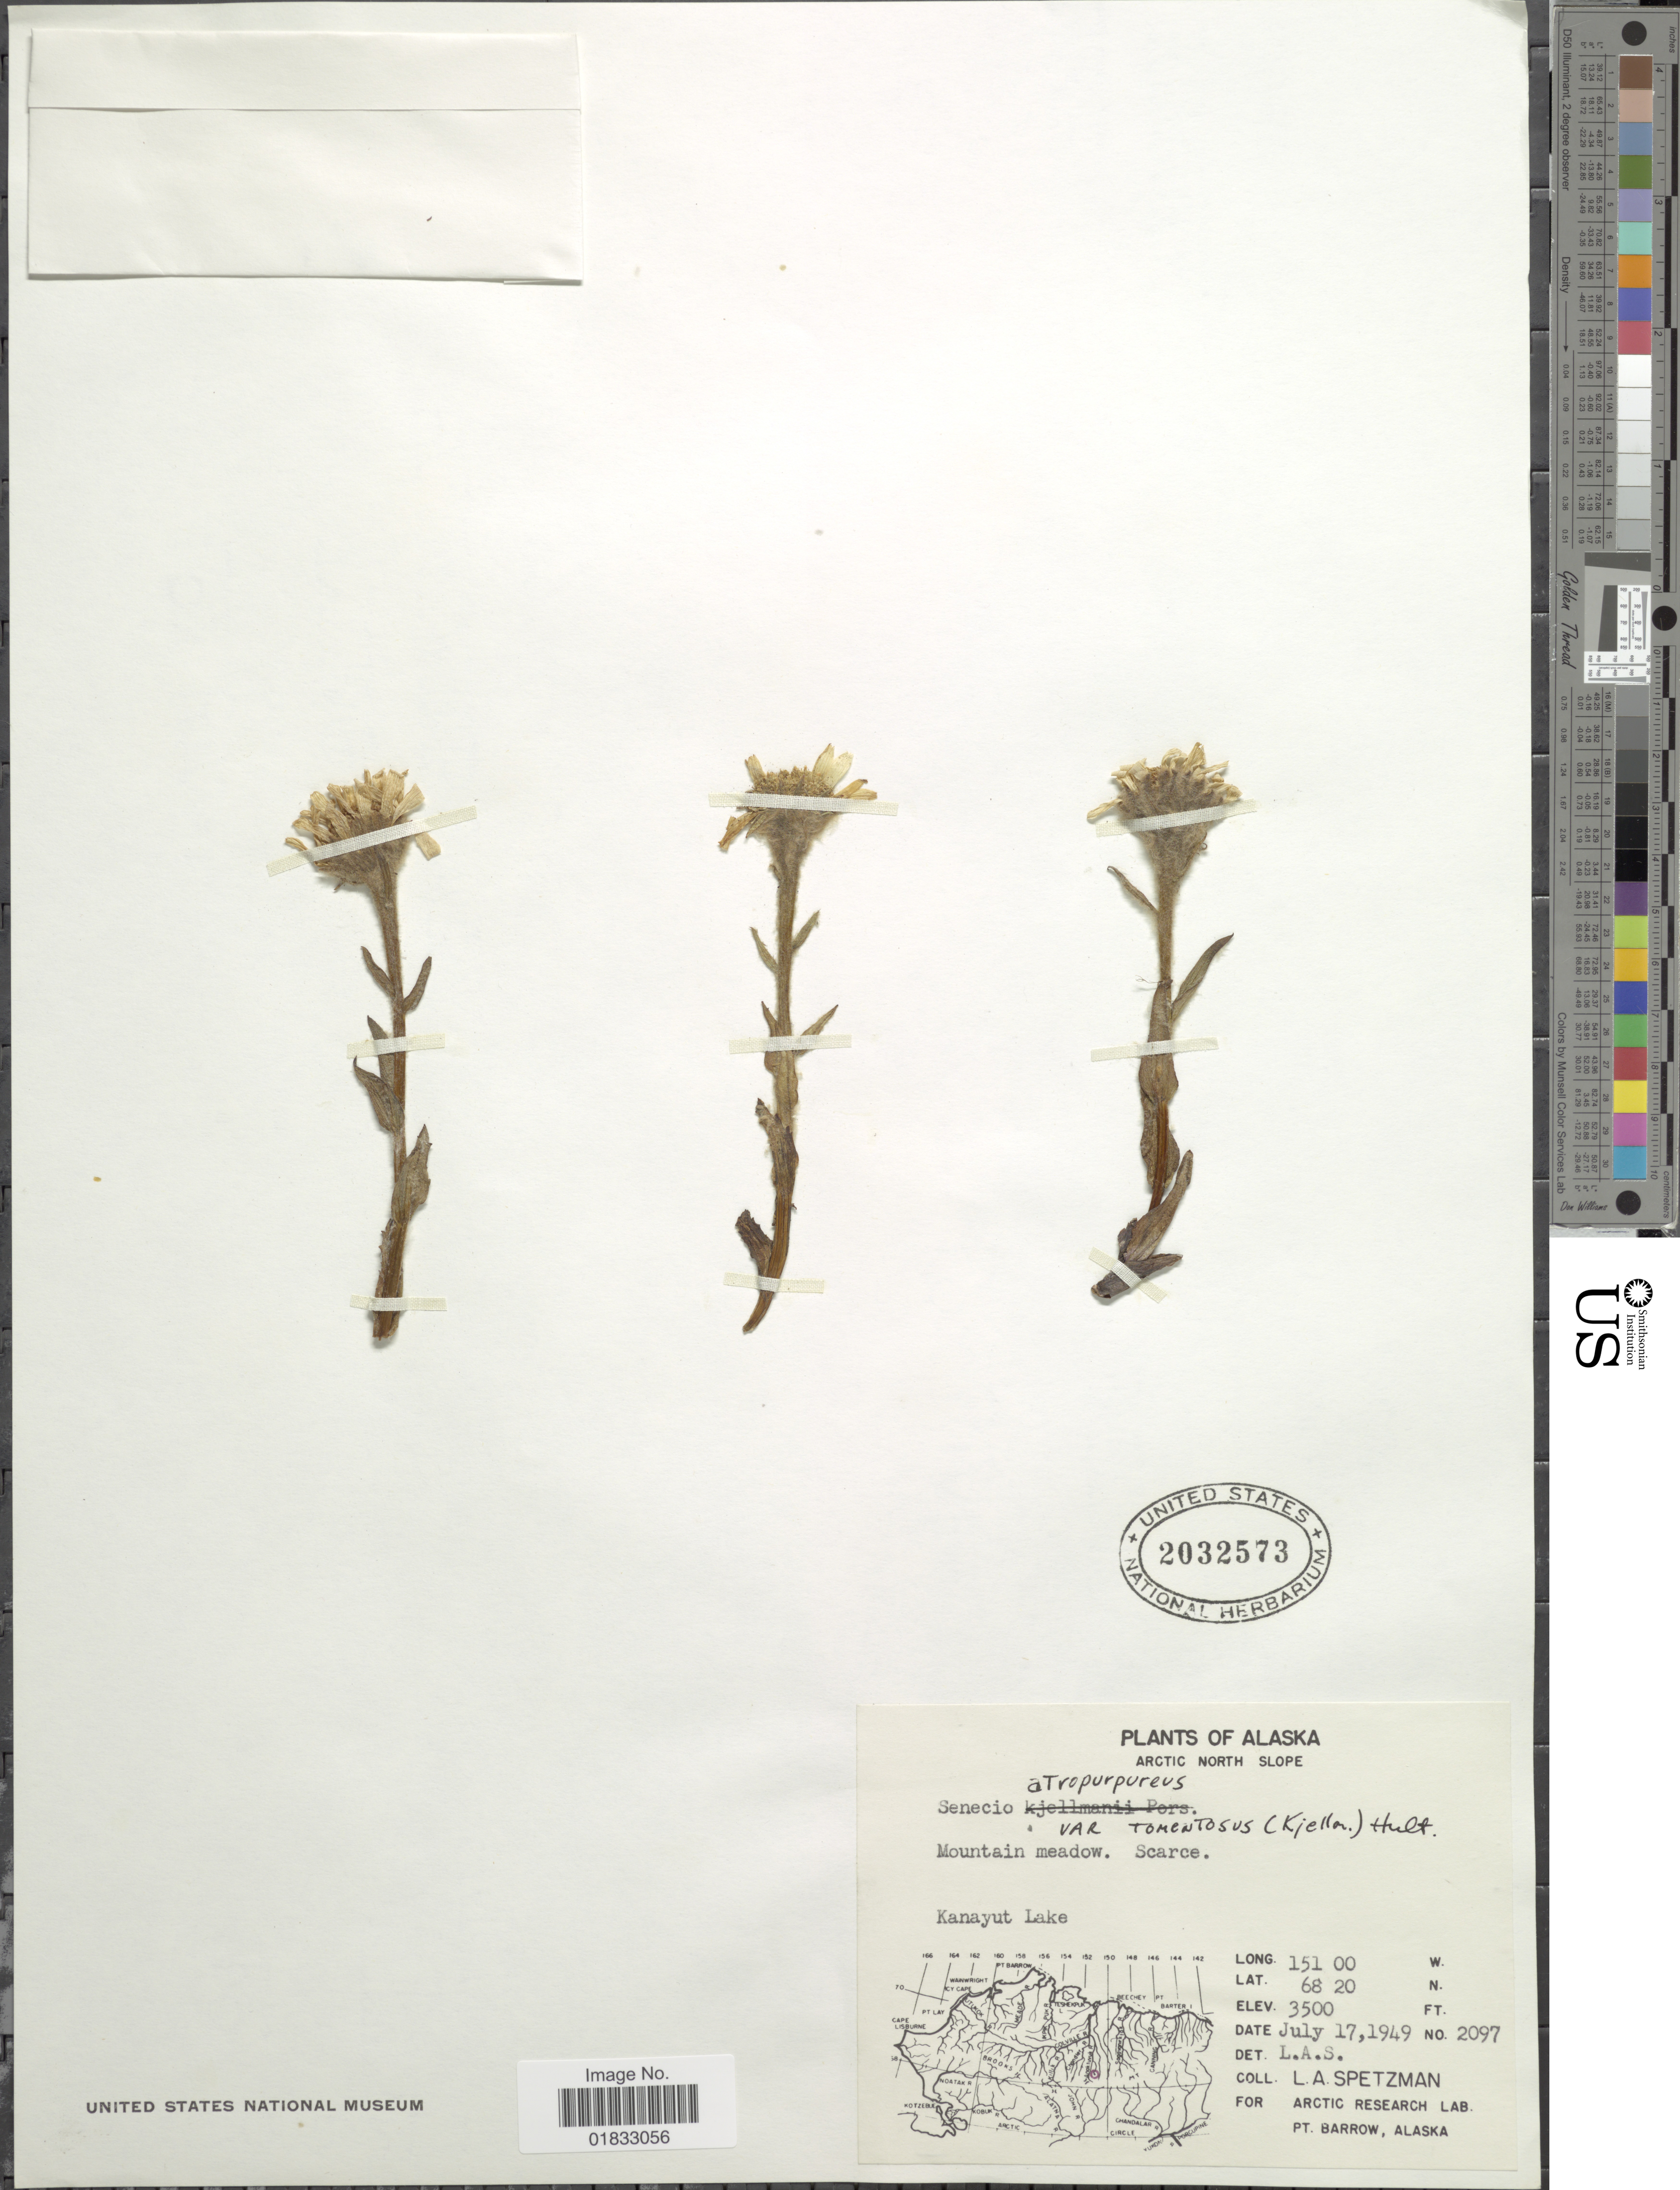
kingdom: Plantae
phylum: Tracheophyta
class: Magnoliopsida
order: Asterales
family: Asteraceae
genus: Tephroseris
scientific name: Tephroseris kjellmanii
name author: (A.E. Porsild) Holub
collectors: L. Spetzman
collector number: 2097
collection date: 1949-07-17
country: United States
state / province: Alaska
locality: Arctic North Slope, Kanayut Lake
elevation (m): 1067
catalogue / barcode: US 2032573